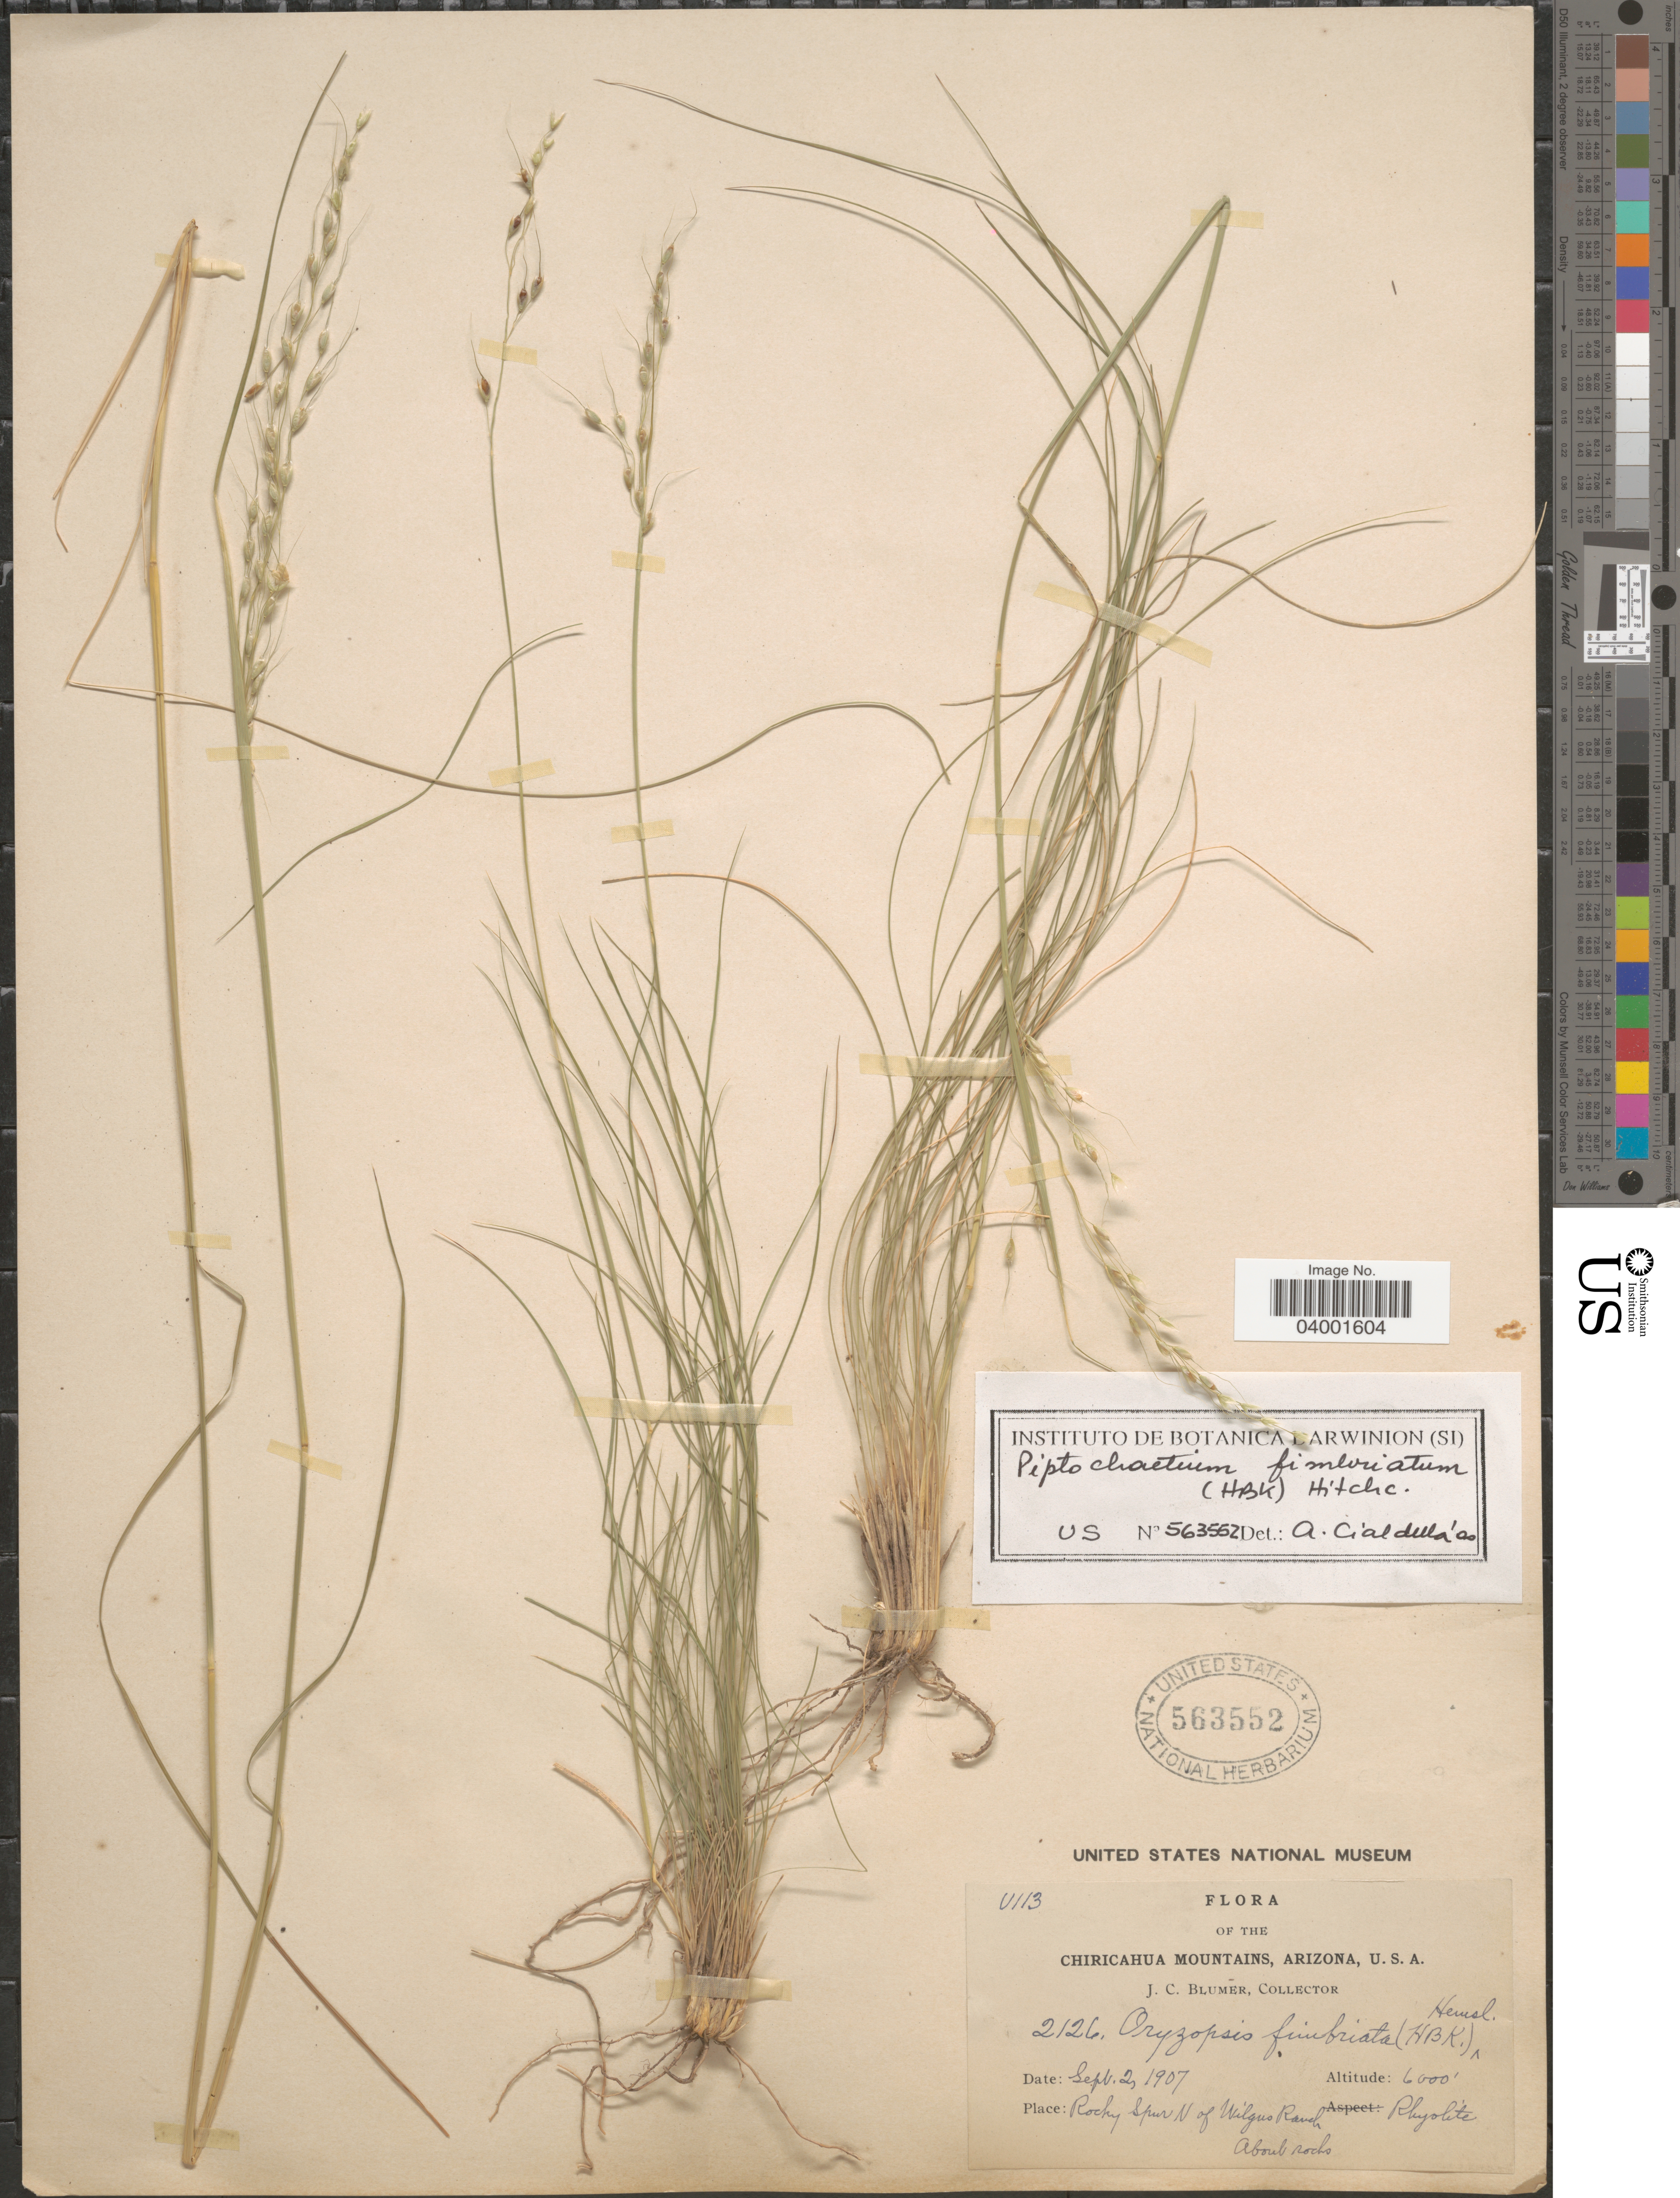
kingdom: Plantae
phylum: Tracheophyta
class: Liliopsida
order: Poales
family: Poaceae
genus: Piptochaetium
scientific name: Piptochaetium fimbriatum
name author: (Kunth) Hitchc.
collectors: J. C. Blumer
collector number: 2126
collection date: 1907-09-02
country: United States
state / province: Arizona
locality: Chiricahua Mountains. Rocky spur N of Wilgus Ranch. About rocks.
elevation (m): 1829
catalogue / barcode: US 563552